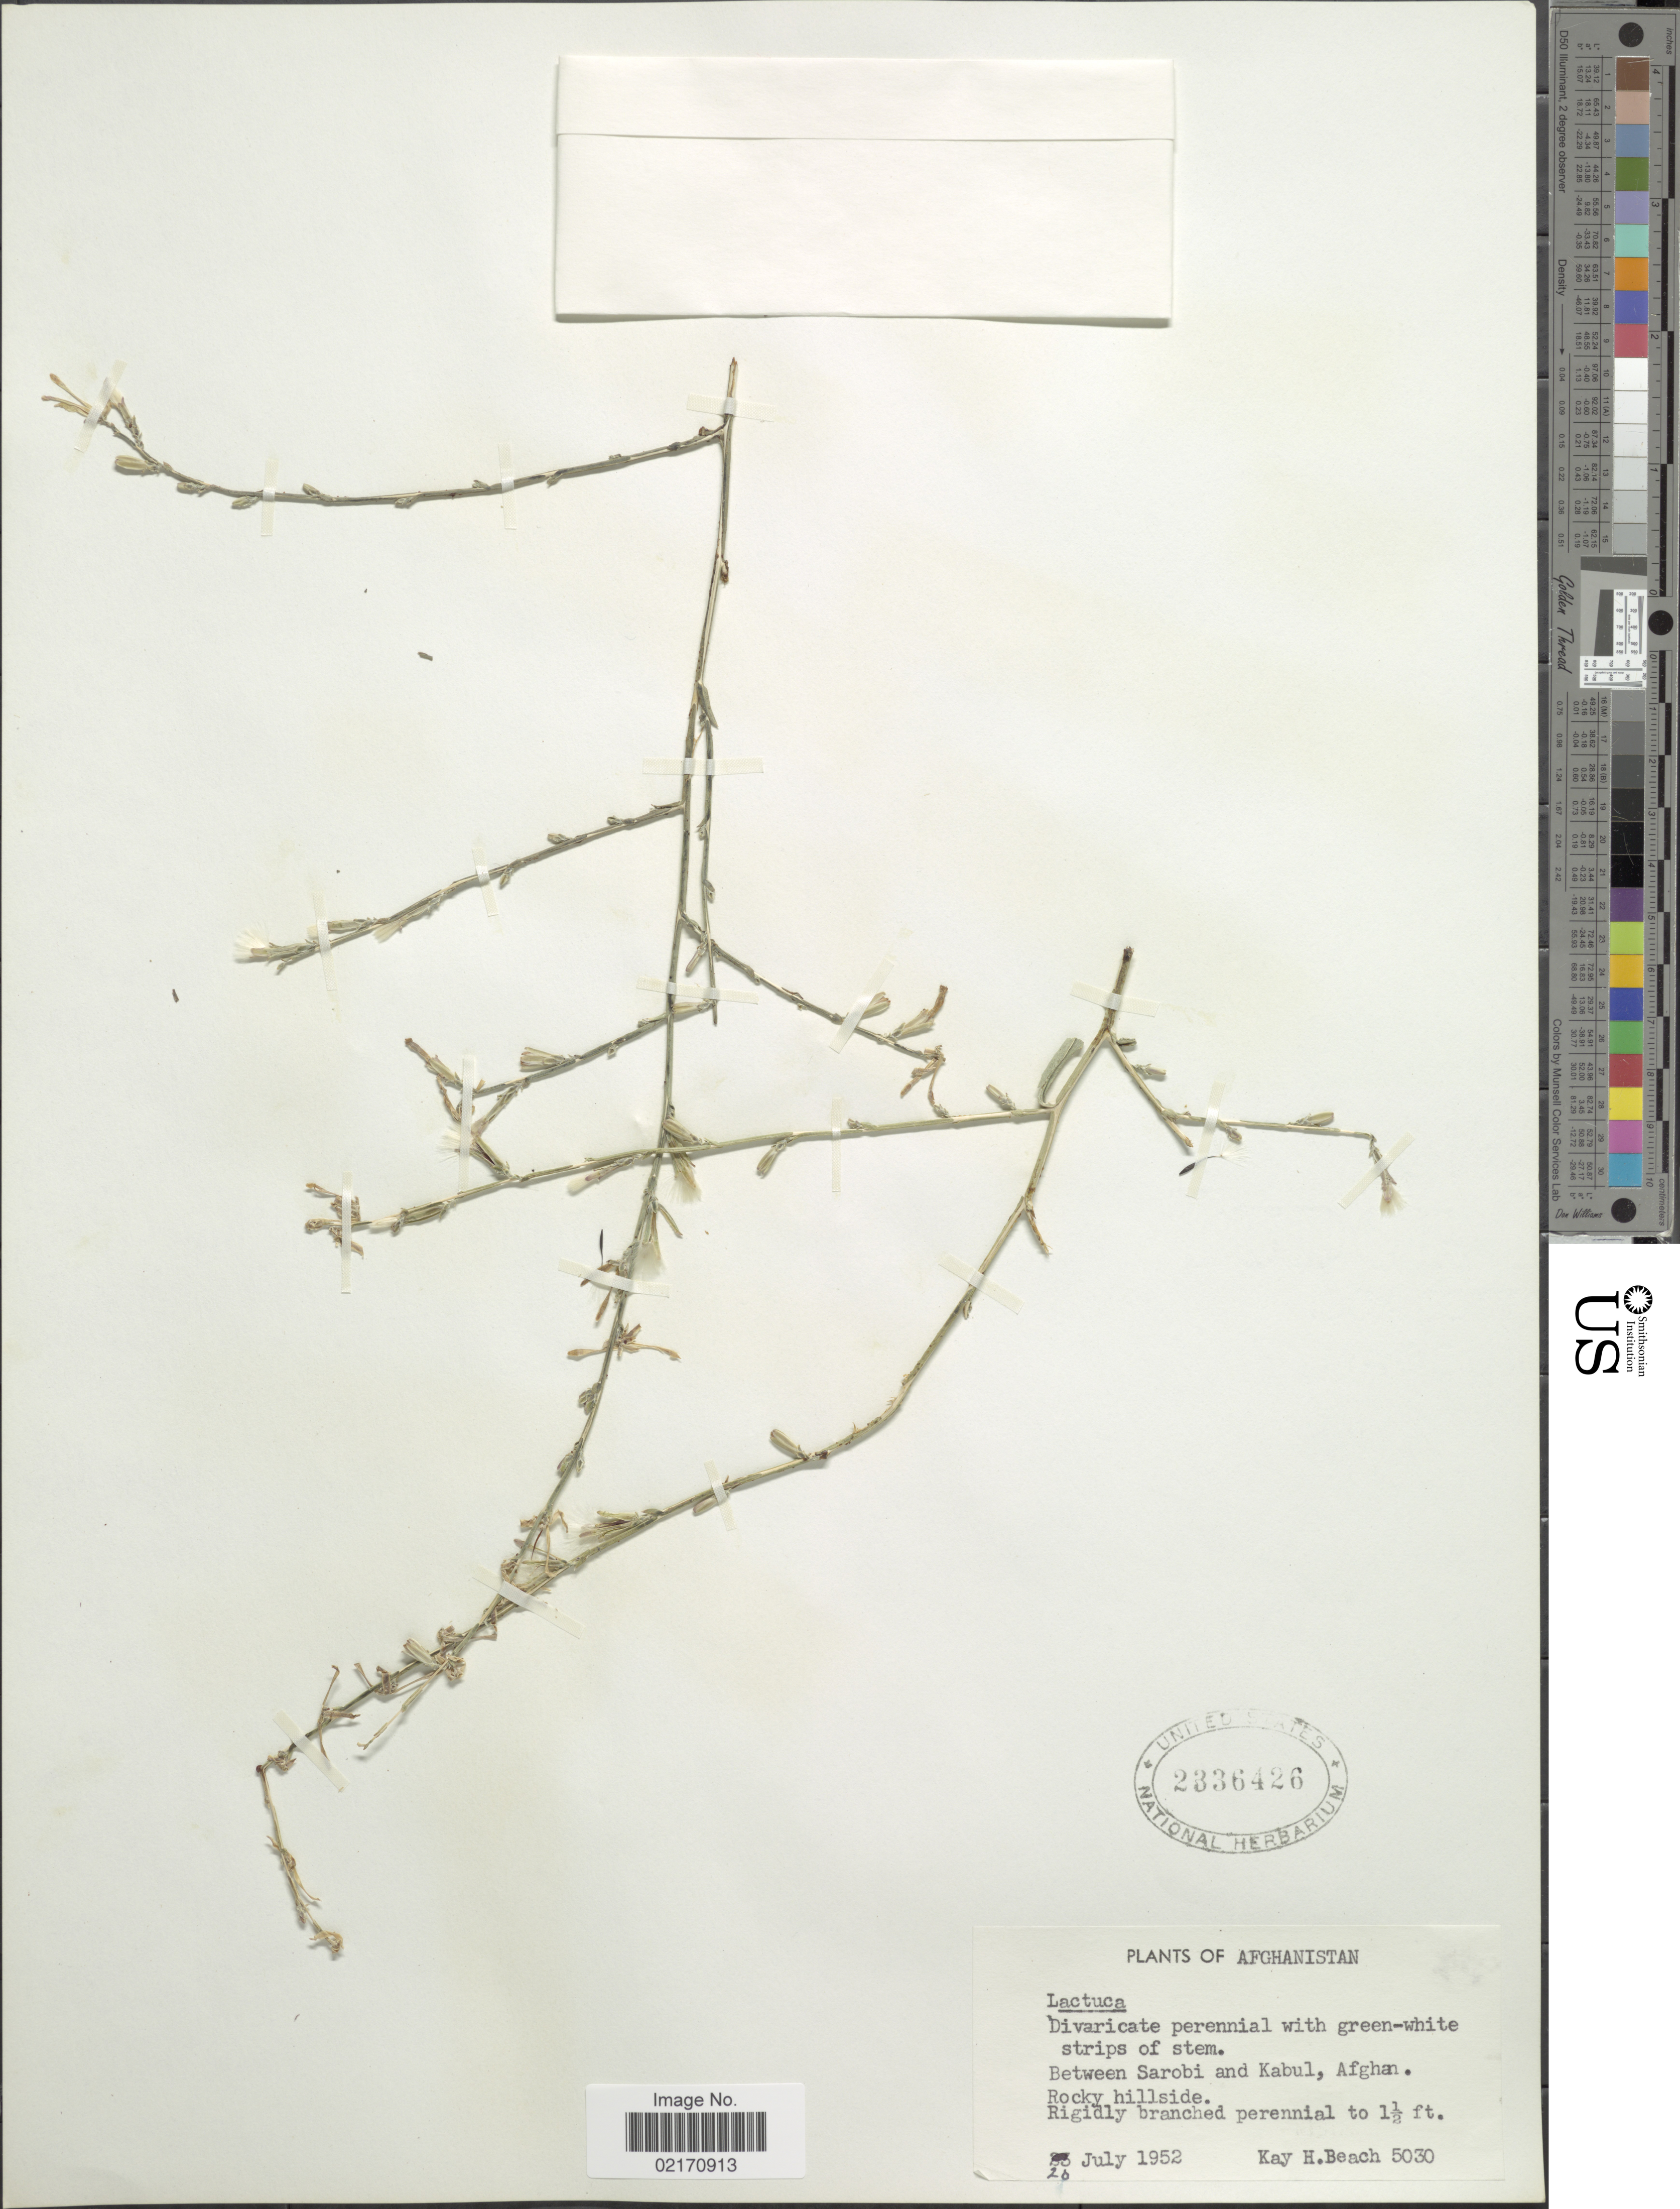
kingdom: Plantae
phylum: Tracheophyta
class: Magnoliopsida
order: Asterales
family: Asteraceae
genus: Launaea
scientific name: Launaea sp.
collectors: K. H. Beach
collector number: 5030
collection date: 1952-07-25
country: Afghanistan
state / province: Kabul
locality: Between Sarobi and Kabul, Afghan.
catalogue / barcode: US 2336426